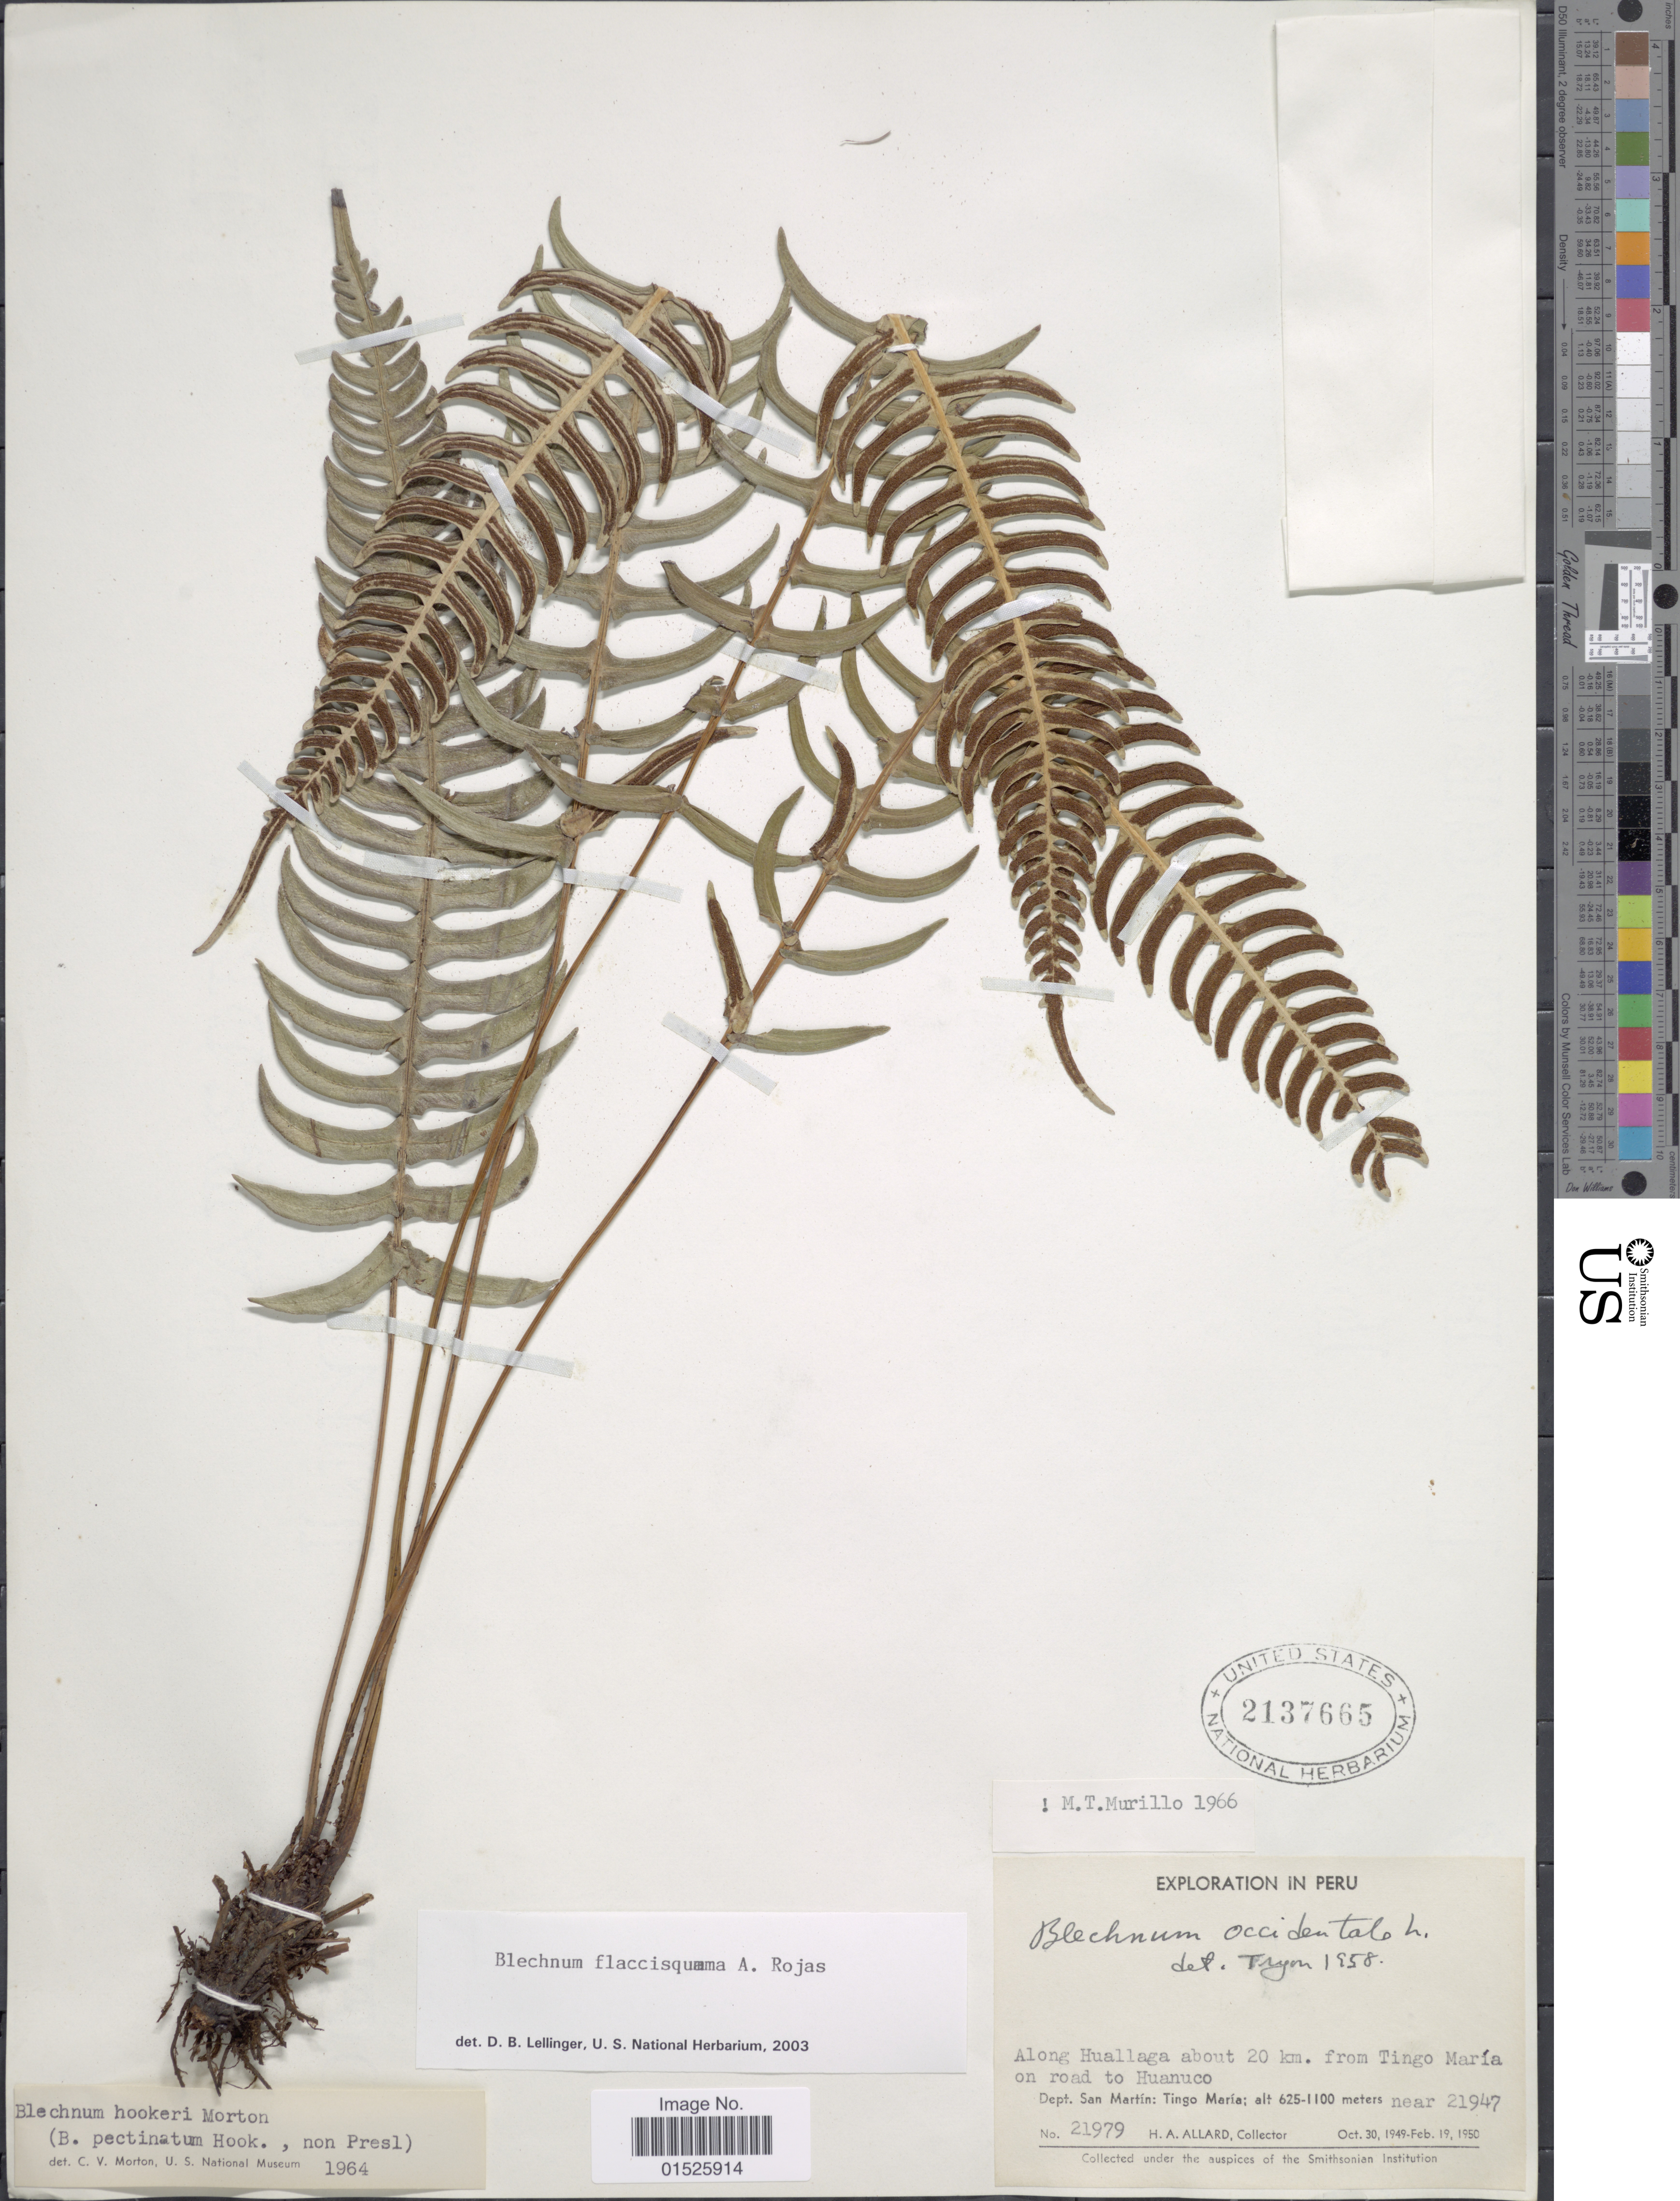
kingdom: Plantae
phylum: Tracheophyta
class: Polypodiopsida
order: Polypodiales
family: Blechnaceae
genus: Blechnum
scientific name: Blechnum flaccisquama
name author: A. Rojas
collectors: H. A. Allard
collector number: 21979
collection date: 1949-10-30/1950-02-19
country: Peru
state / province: San Martín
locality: Along Huallaga about 20 km. from Tingo María on road to Huanuco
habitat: along river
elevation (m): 625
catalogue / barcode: US 2137665